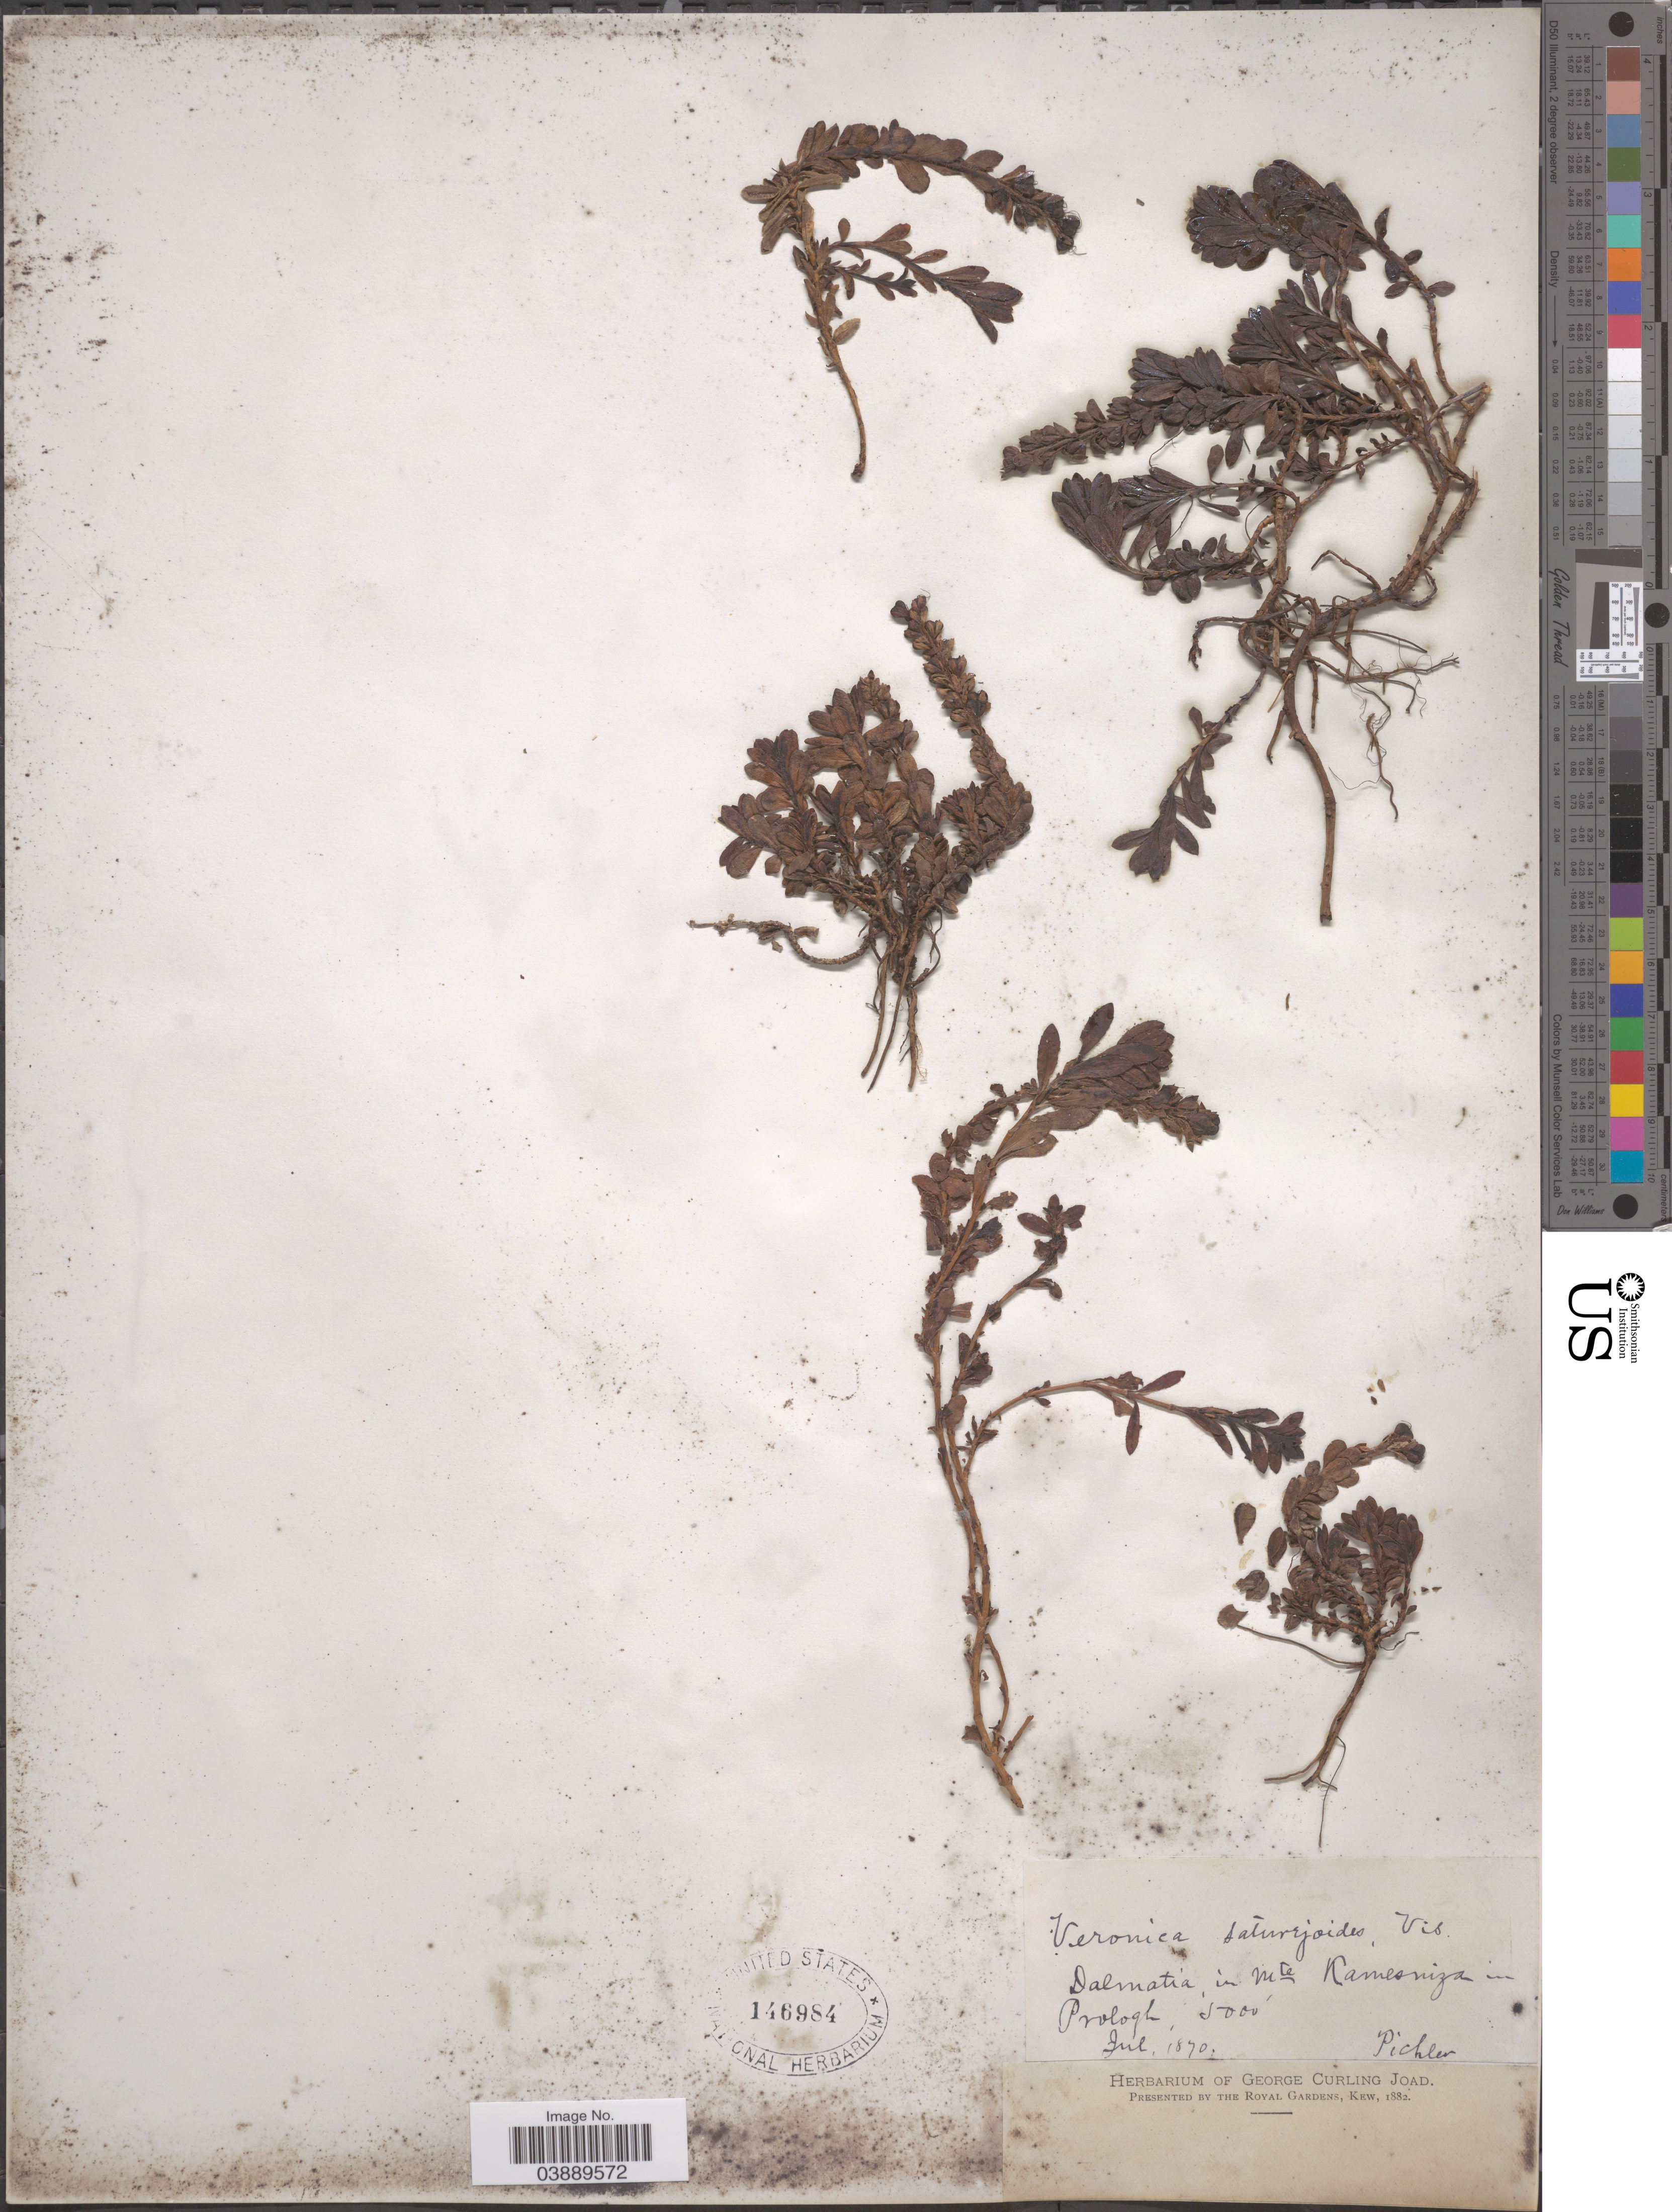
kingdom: Plantae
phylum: Tracheophyta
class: Magnoliopsida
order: Lamiales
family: Plantaginaceae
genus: Veronica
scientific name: Veronica saturejoides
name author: Vis.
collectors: Pichler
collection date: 1870-07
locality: Dalmatia in Mte Kamesniza in Prologh.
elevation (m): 1524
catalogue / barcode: US 146984